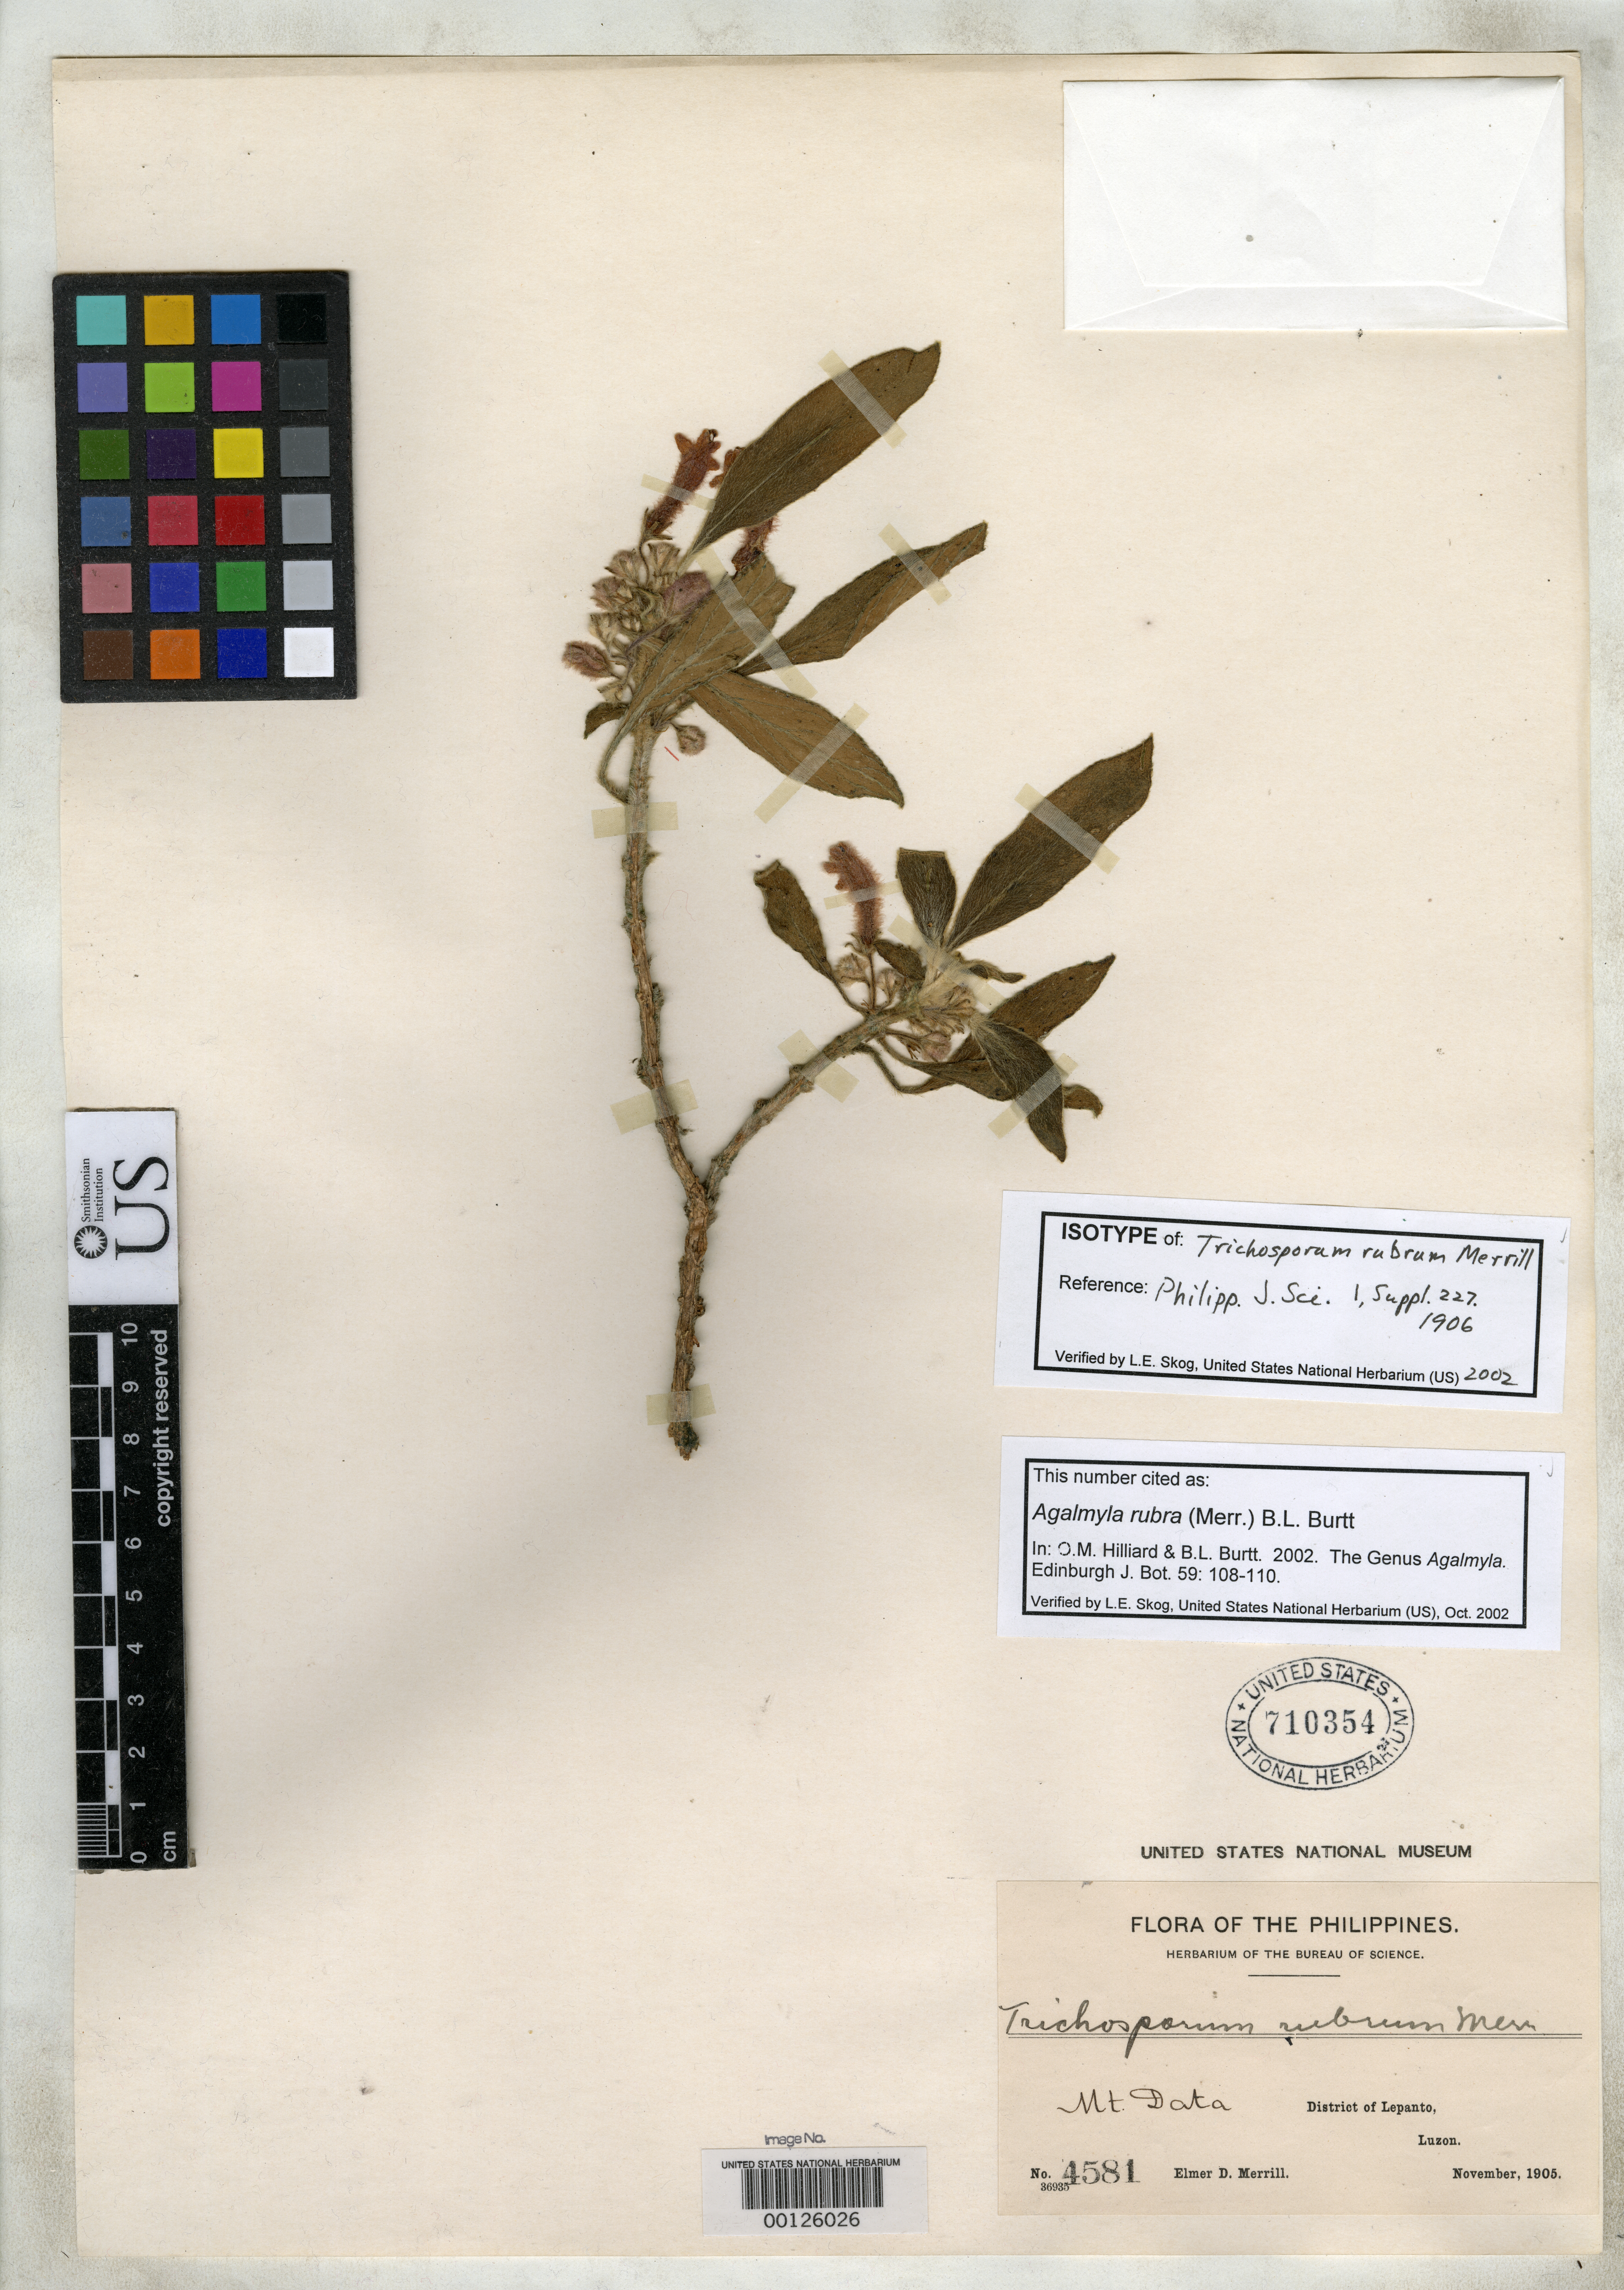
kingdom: Plantae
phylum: Tracheophyta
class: Magnoliopsida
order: Lamiales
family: Gesneriaceae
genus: Trichosporum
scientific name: Trichosporum rubrum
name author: Merr.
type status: Isotype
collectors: E. D. Merrill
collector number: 4581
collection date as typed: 04 Nov 1905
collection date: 1905-11-04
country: Philippines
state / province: Cordillera (Administrative Region)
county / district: Mountain province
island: Luzon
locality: Mt. Data. Lepanto.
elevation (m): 2200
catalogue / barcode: US 710354